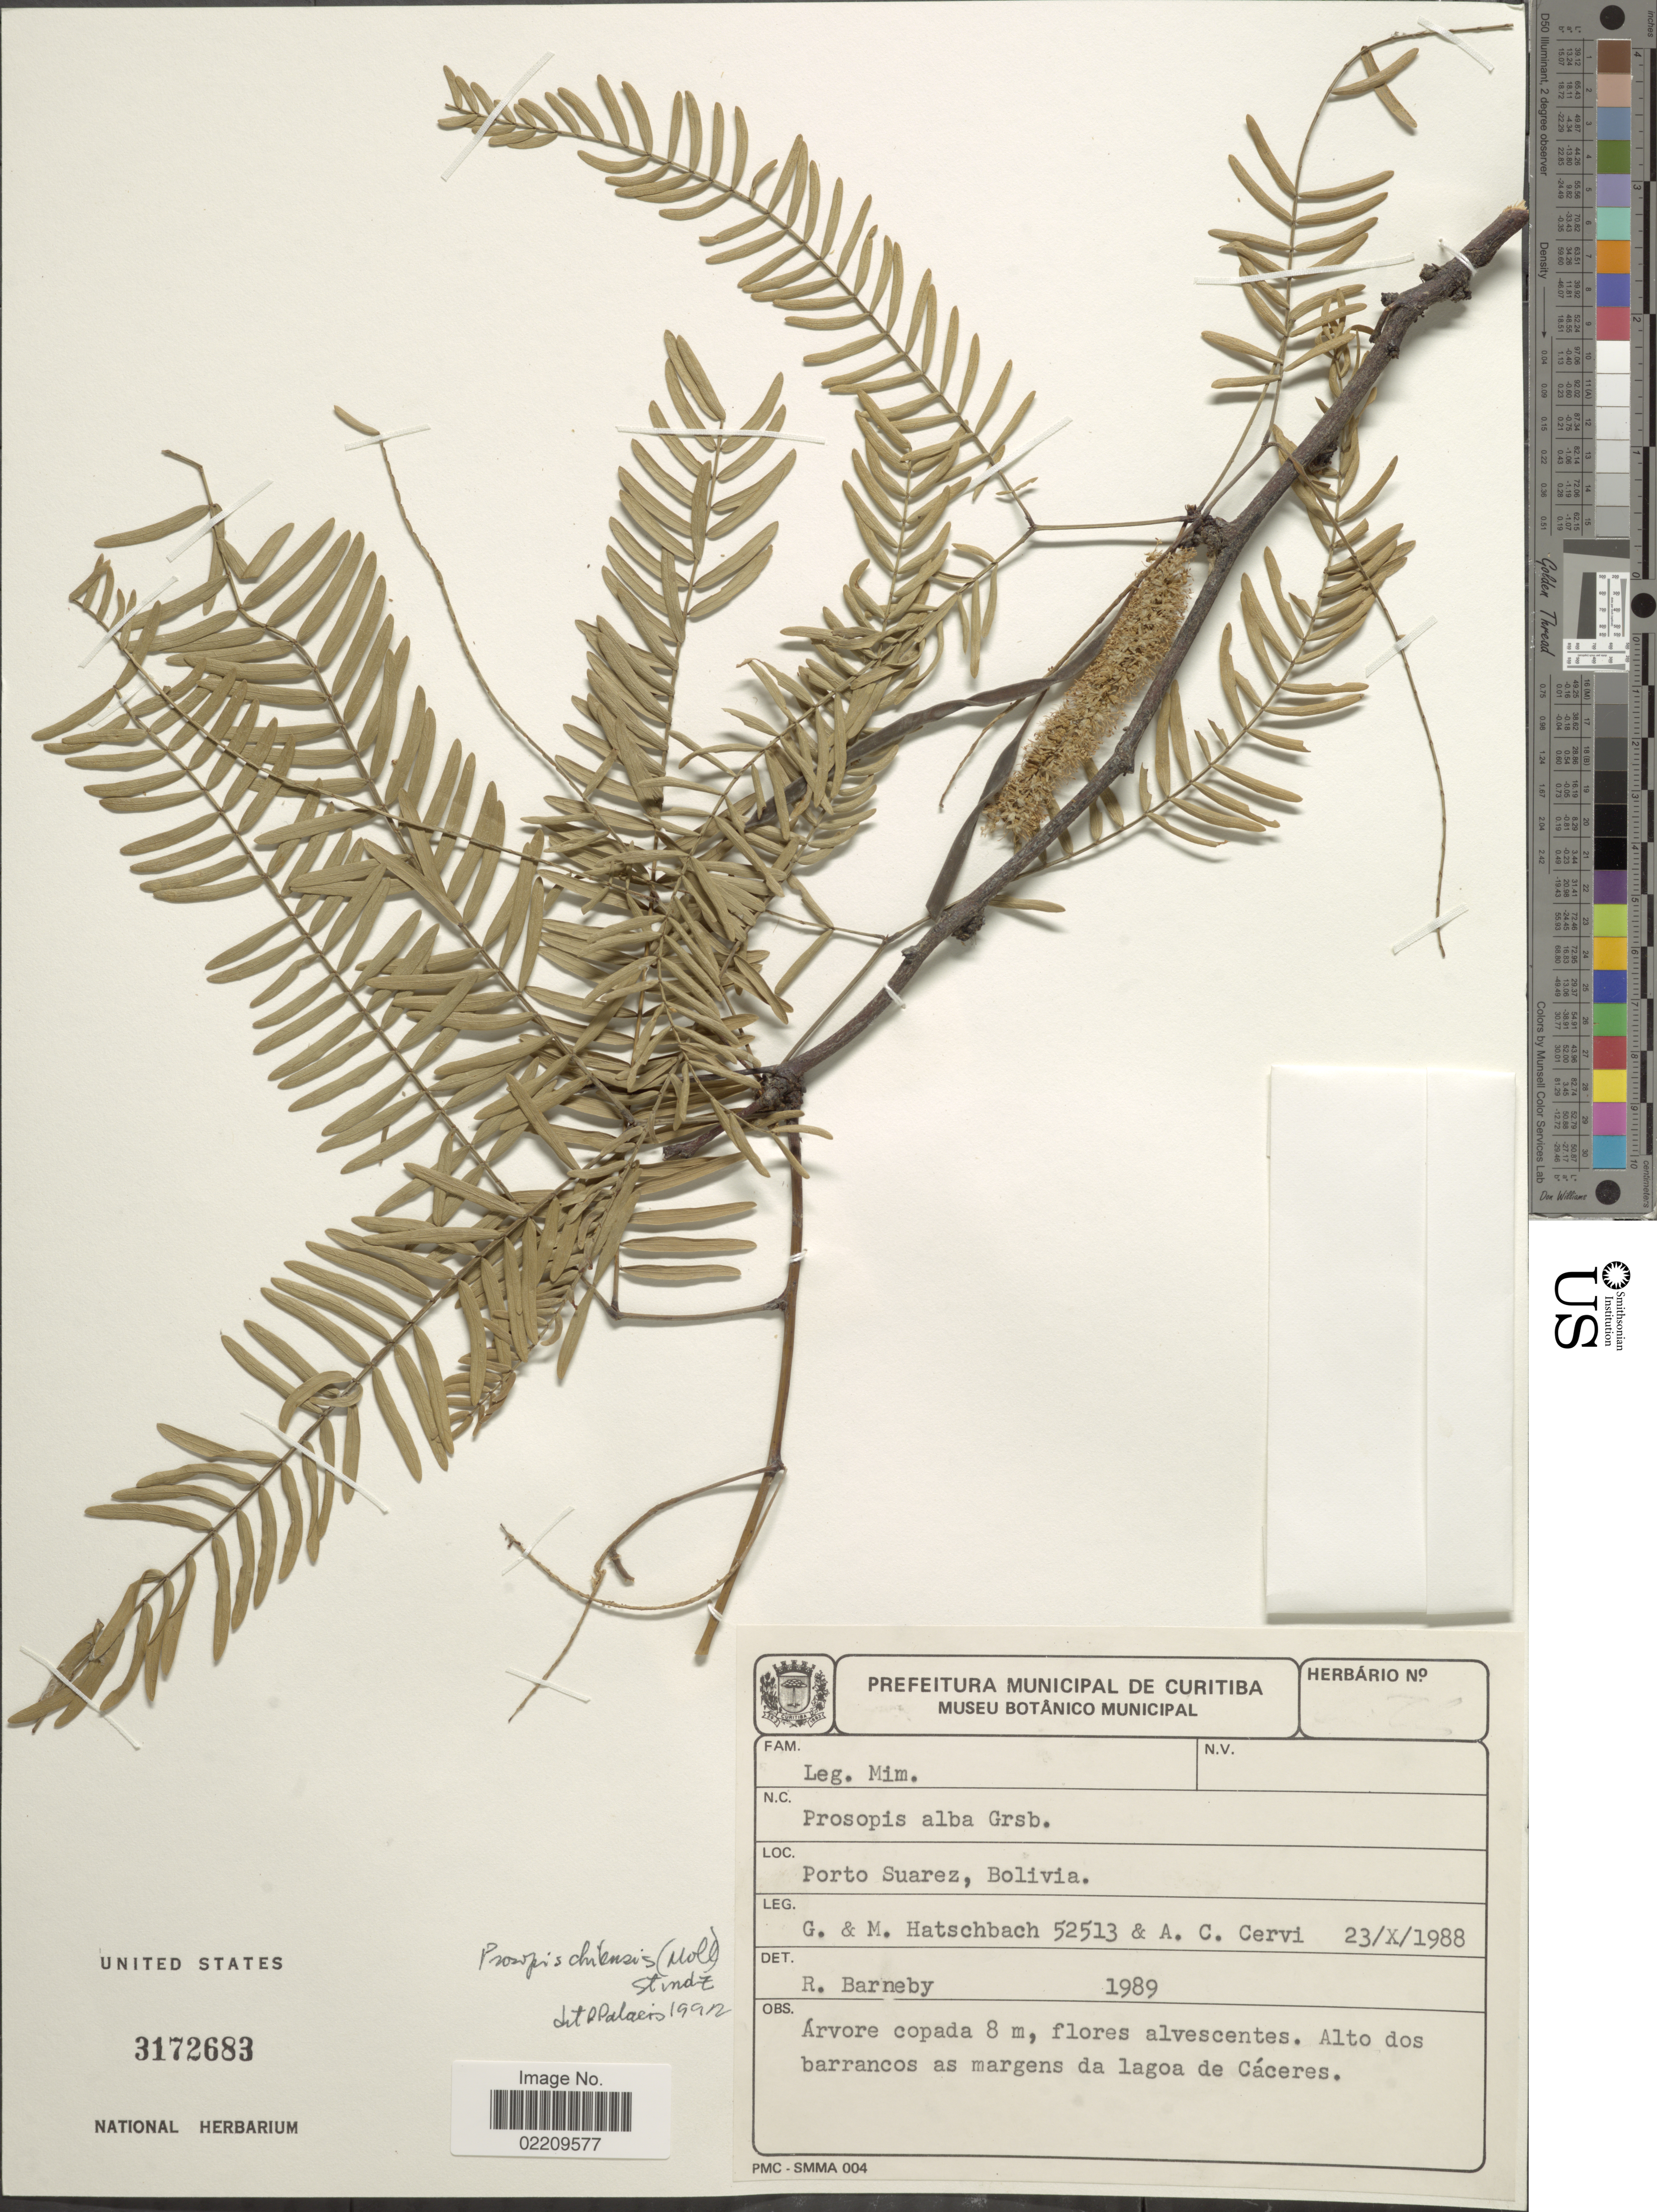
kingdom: Plantae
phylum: Tracheophyta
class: Magnoliopsida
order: Fabales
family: Fabaceae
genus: Neltuma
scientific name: Neltuma chilensis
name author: (Molina) C. E. Hughes & G.P. Lewis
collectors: G. Hatschbach, M. M. Hatschbach & A. C. Cervi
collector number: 52513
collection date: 1988-10-23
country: Bolivia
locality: Porto Suarez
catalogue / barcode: US 3172683